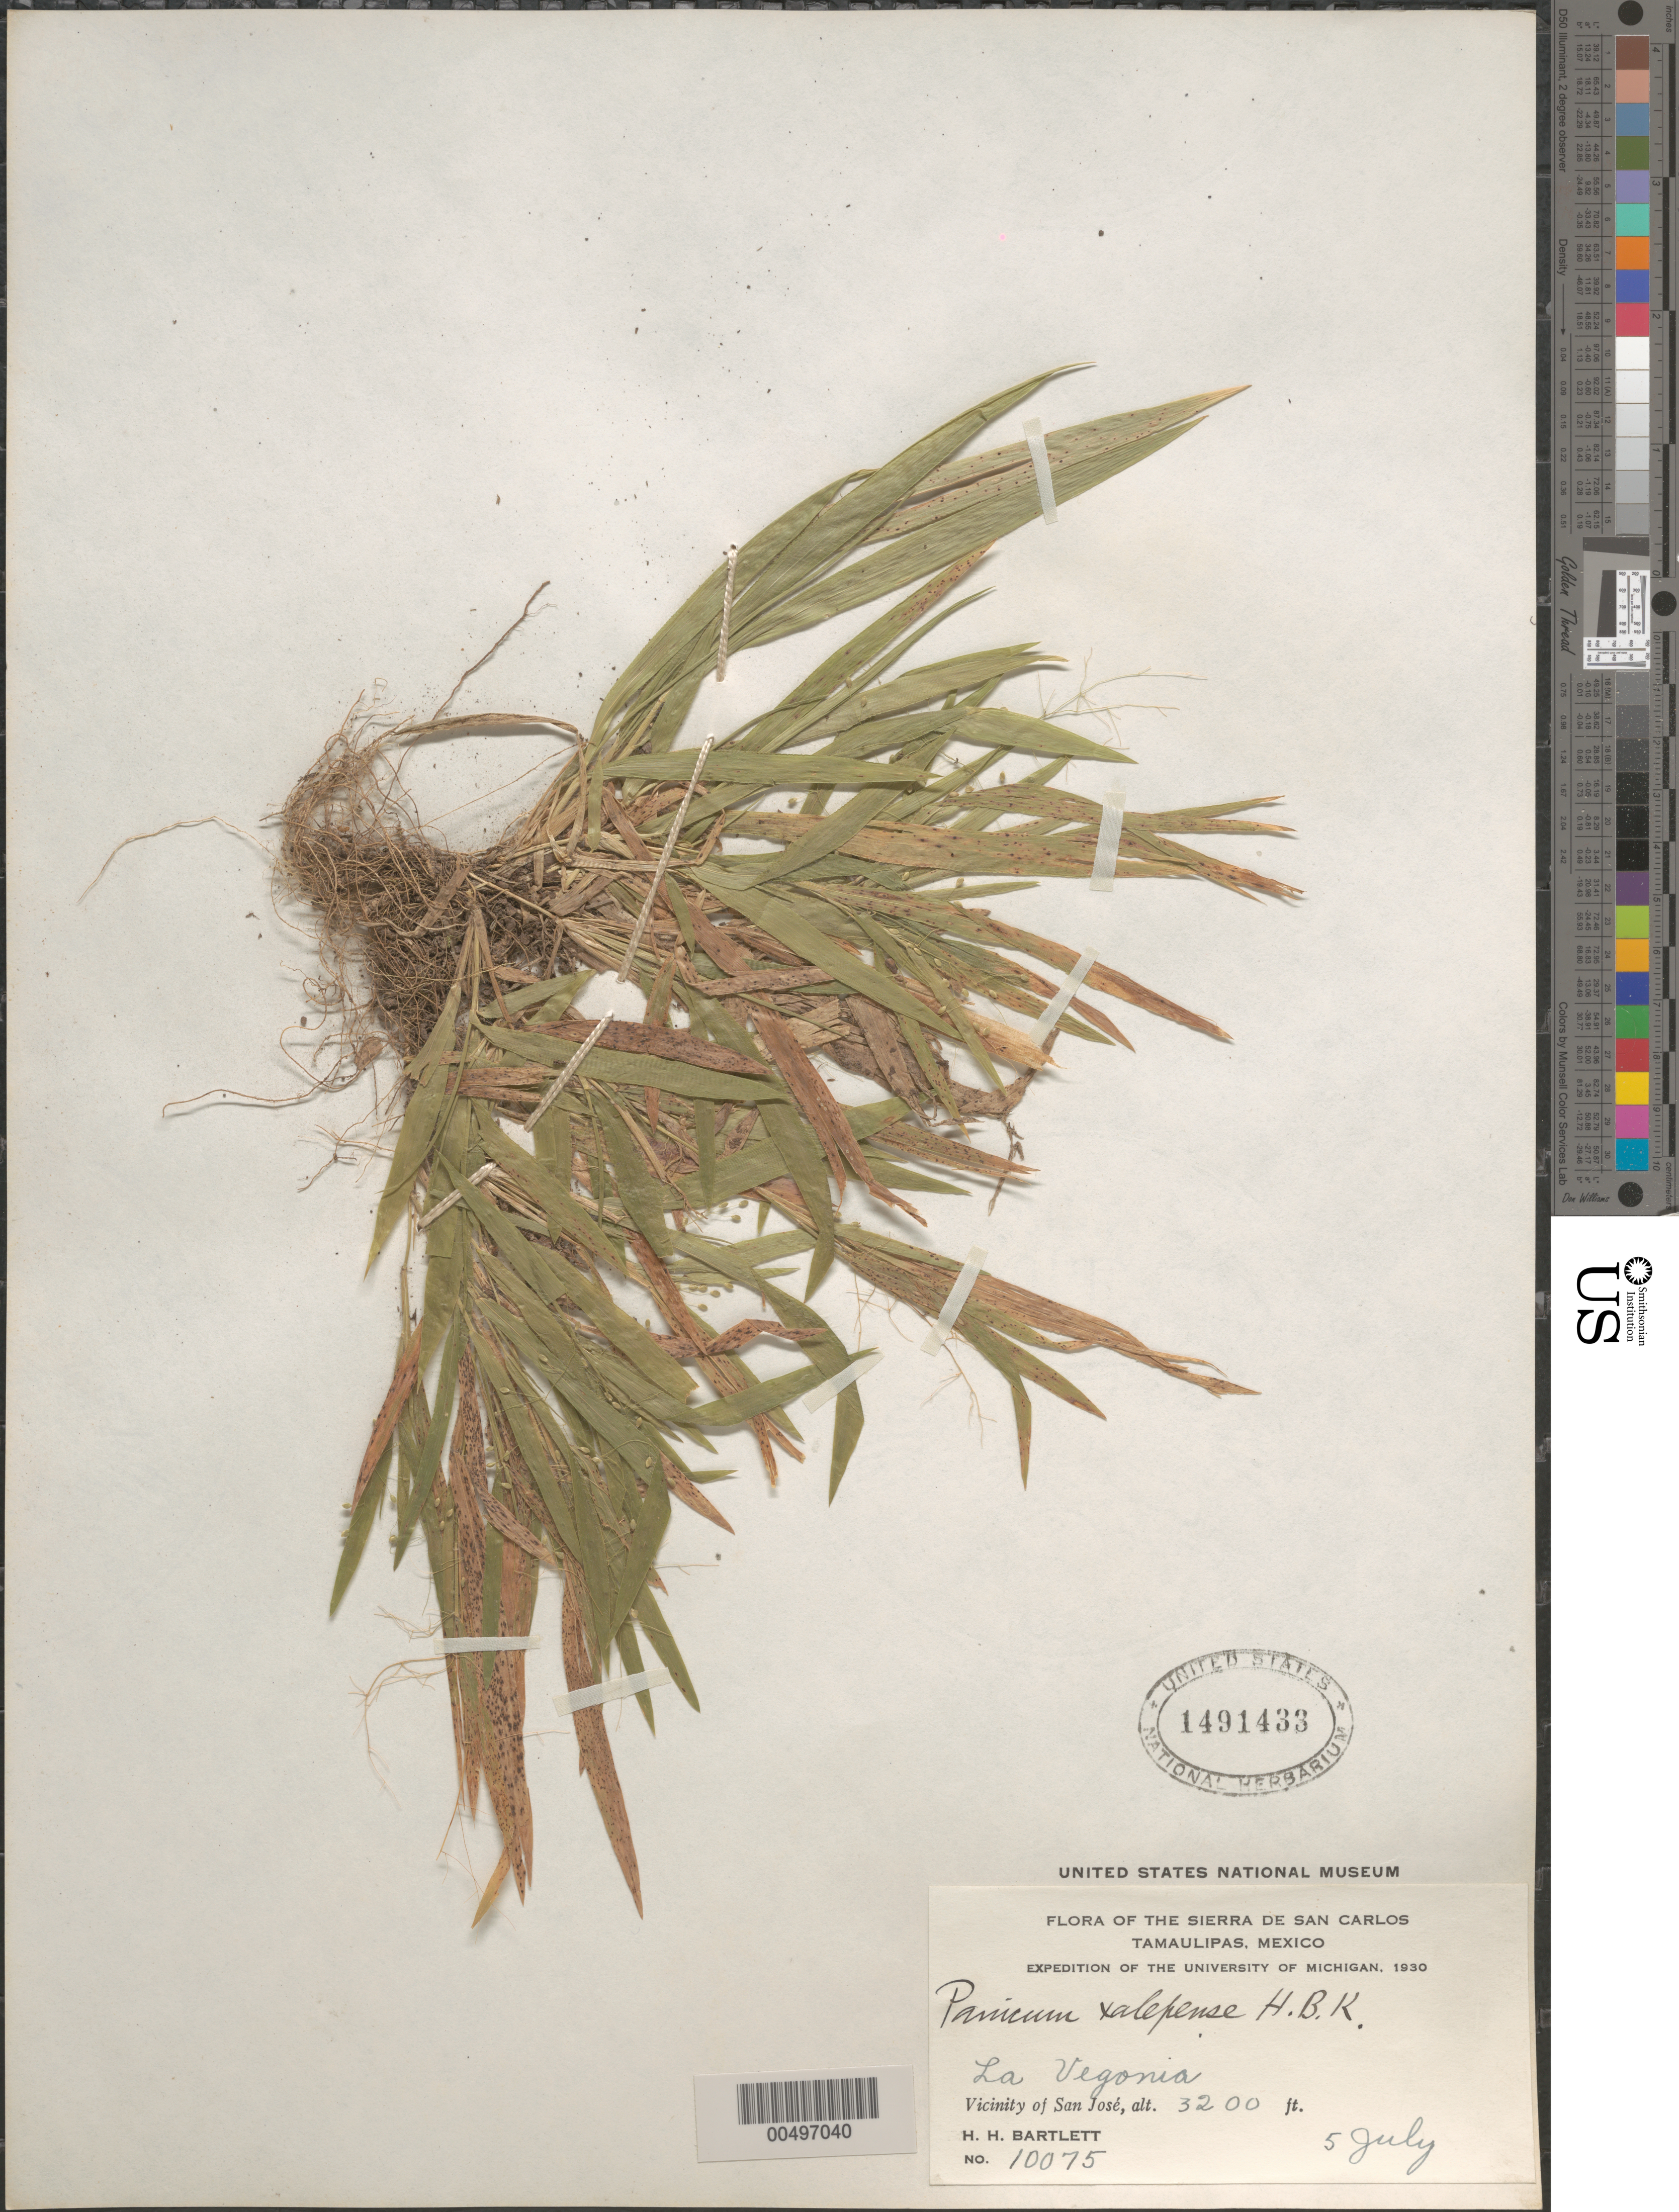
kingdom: Plantae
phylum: Tracheophyta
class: Liliopsida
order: Poales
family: Poaceae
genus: Dichanthelium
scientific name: Dichanthelium laxiflorum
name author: (Lam.) Gould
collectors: H. H. Bartlett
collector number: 10075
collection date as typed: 5 Jul 1930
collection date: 1930-07-05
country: Mexico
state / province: Tamaulipas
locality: Sierra de San Carlos, La Vegonia, vicinity of San José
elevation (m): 975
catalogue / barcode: US 1491433